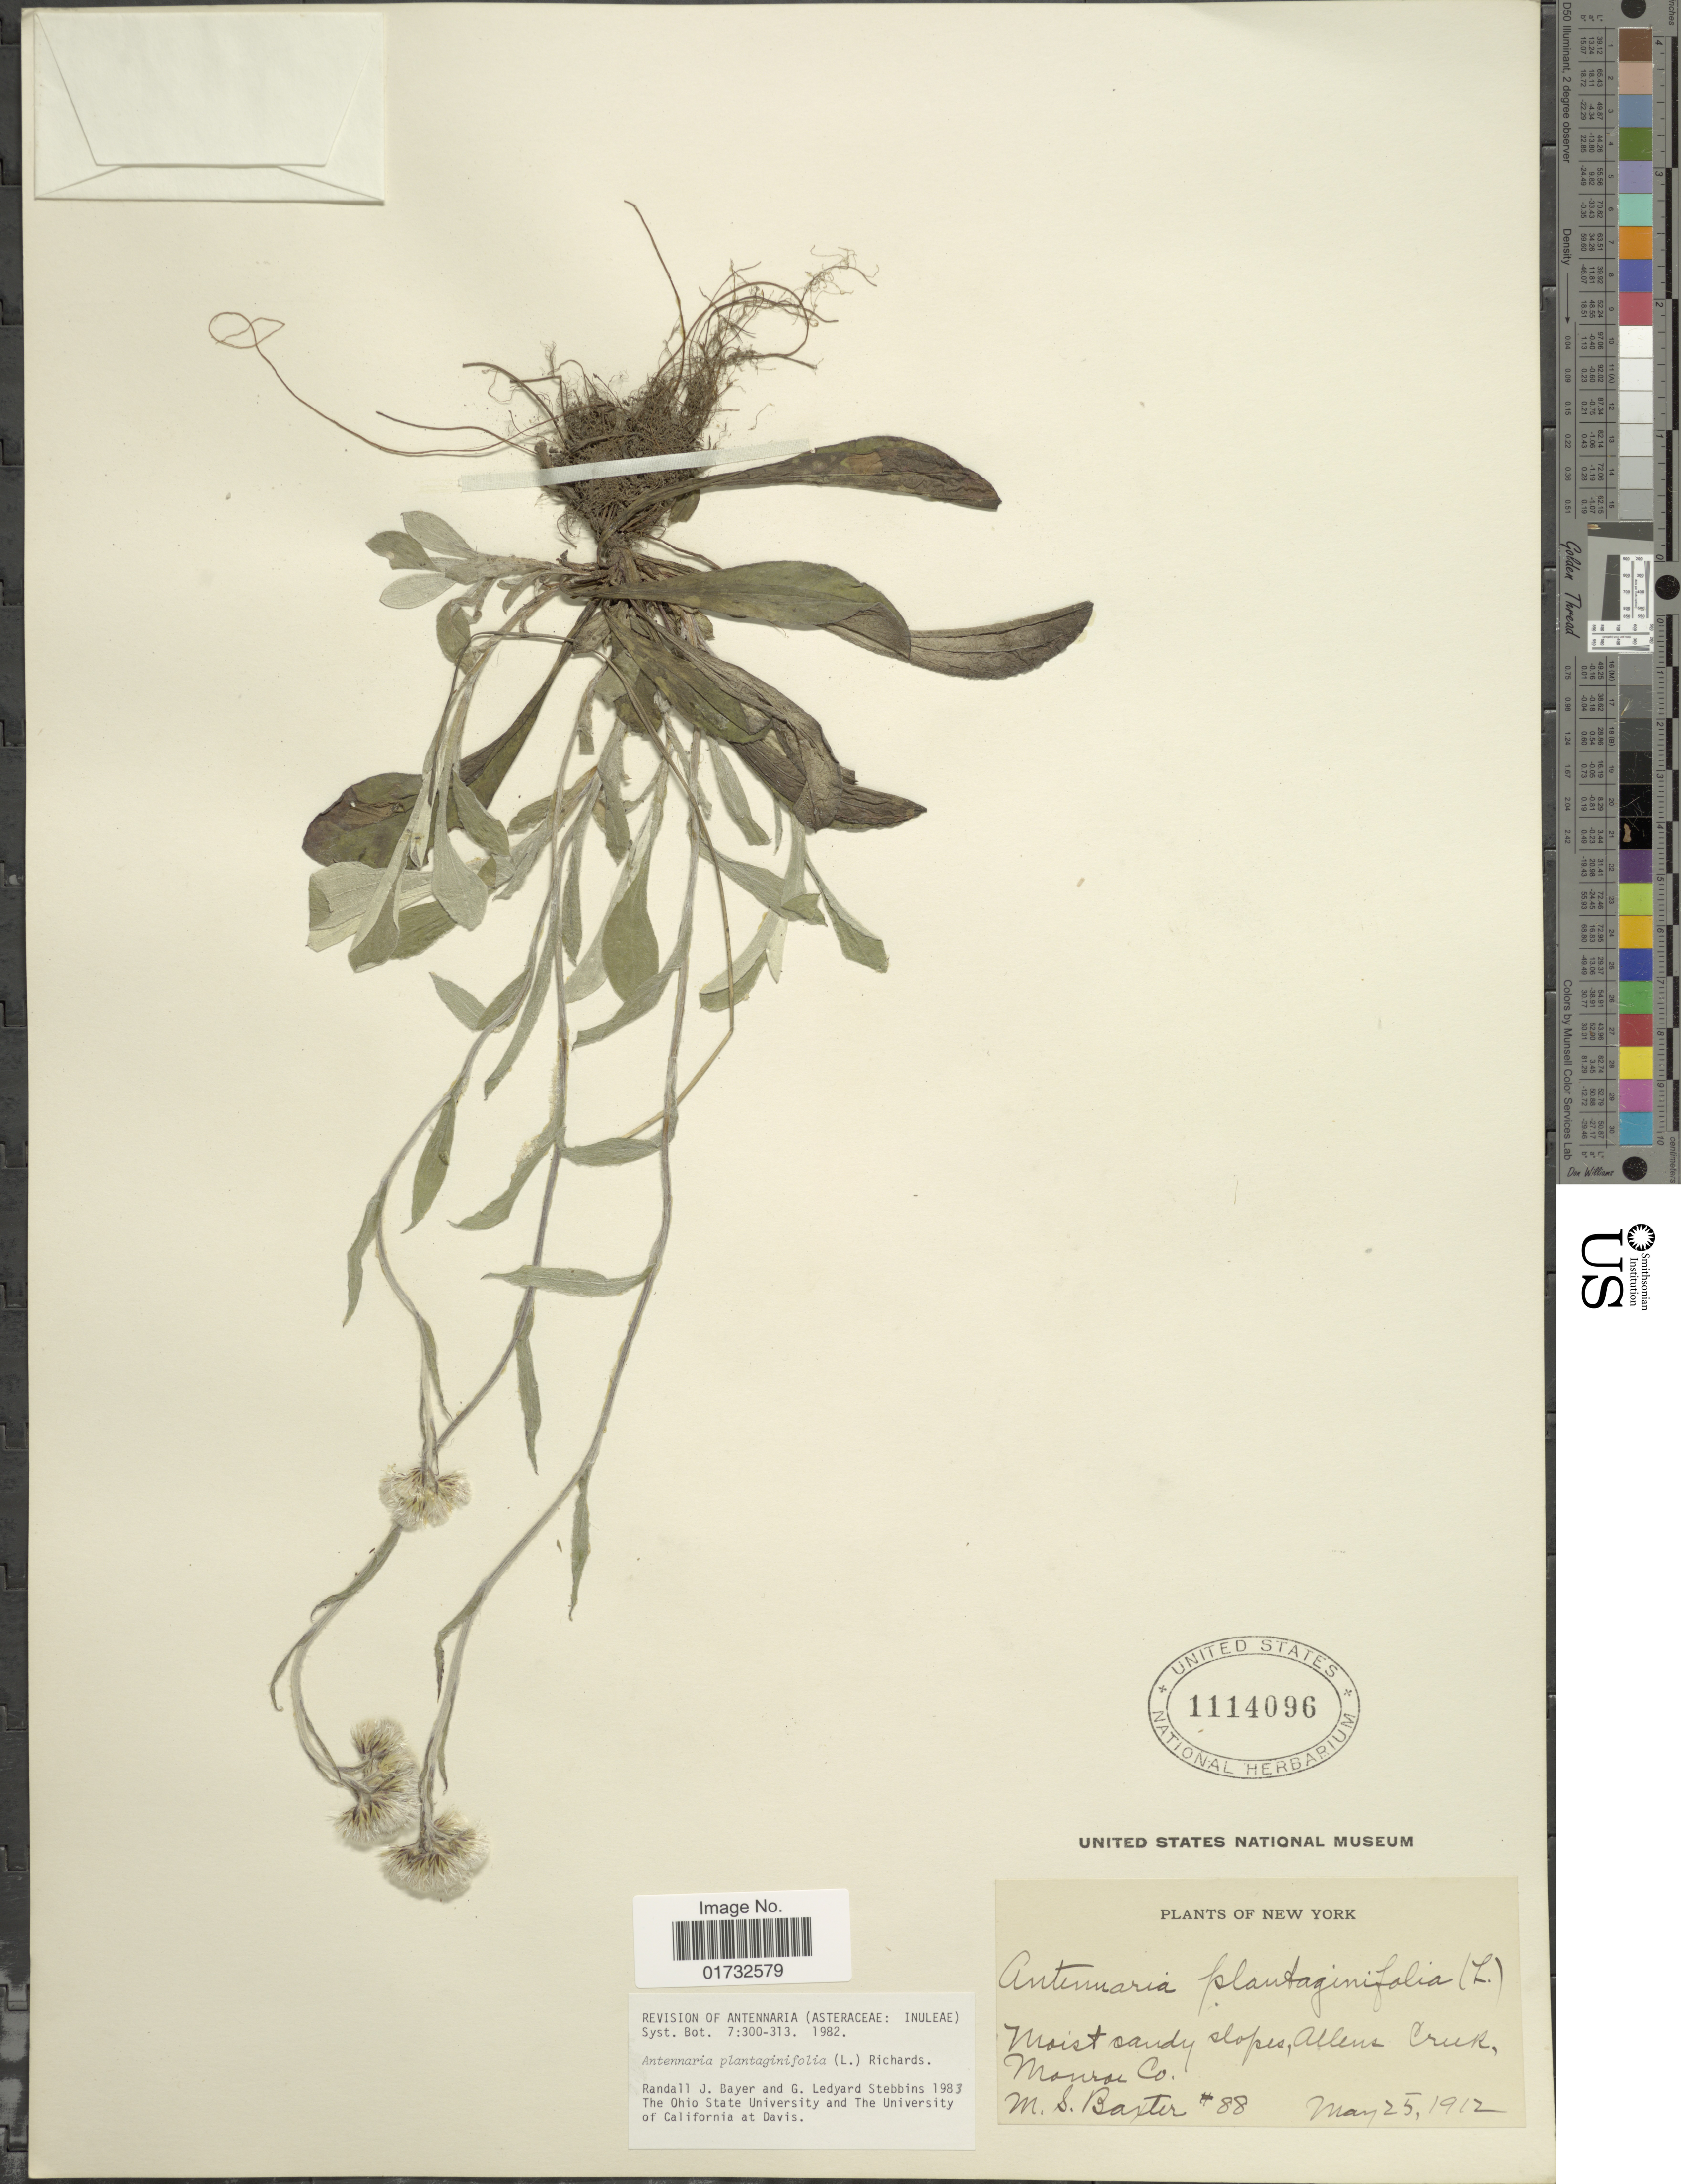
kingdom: Plantae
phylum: Tracheophyta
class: Magnoliopsida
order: Asterales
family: Asteraceae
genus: Antennaria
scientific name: Antennaria plantaginifolia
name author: (L.) Richardson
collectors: M. Baxter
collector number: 88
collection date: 1912-05-25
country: United States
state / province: New York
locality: Allens Creek, Monroe Co.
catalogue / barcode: US 1114096